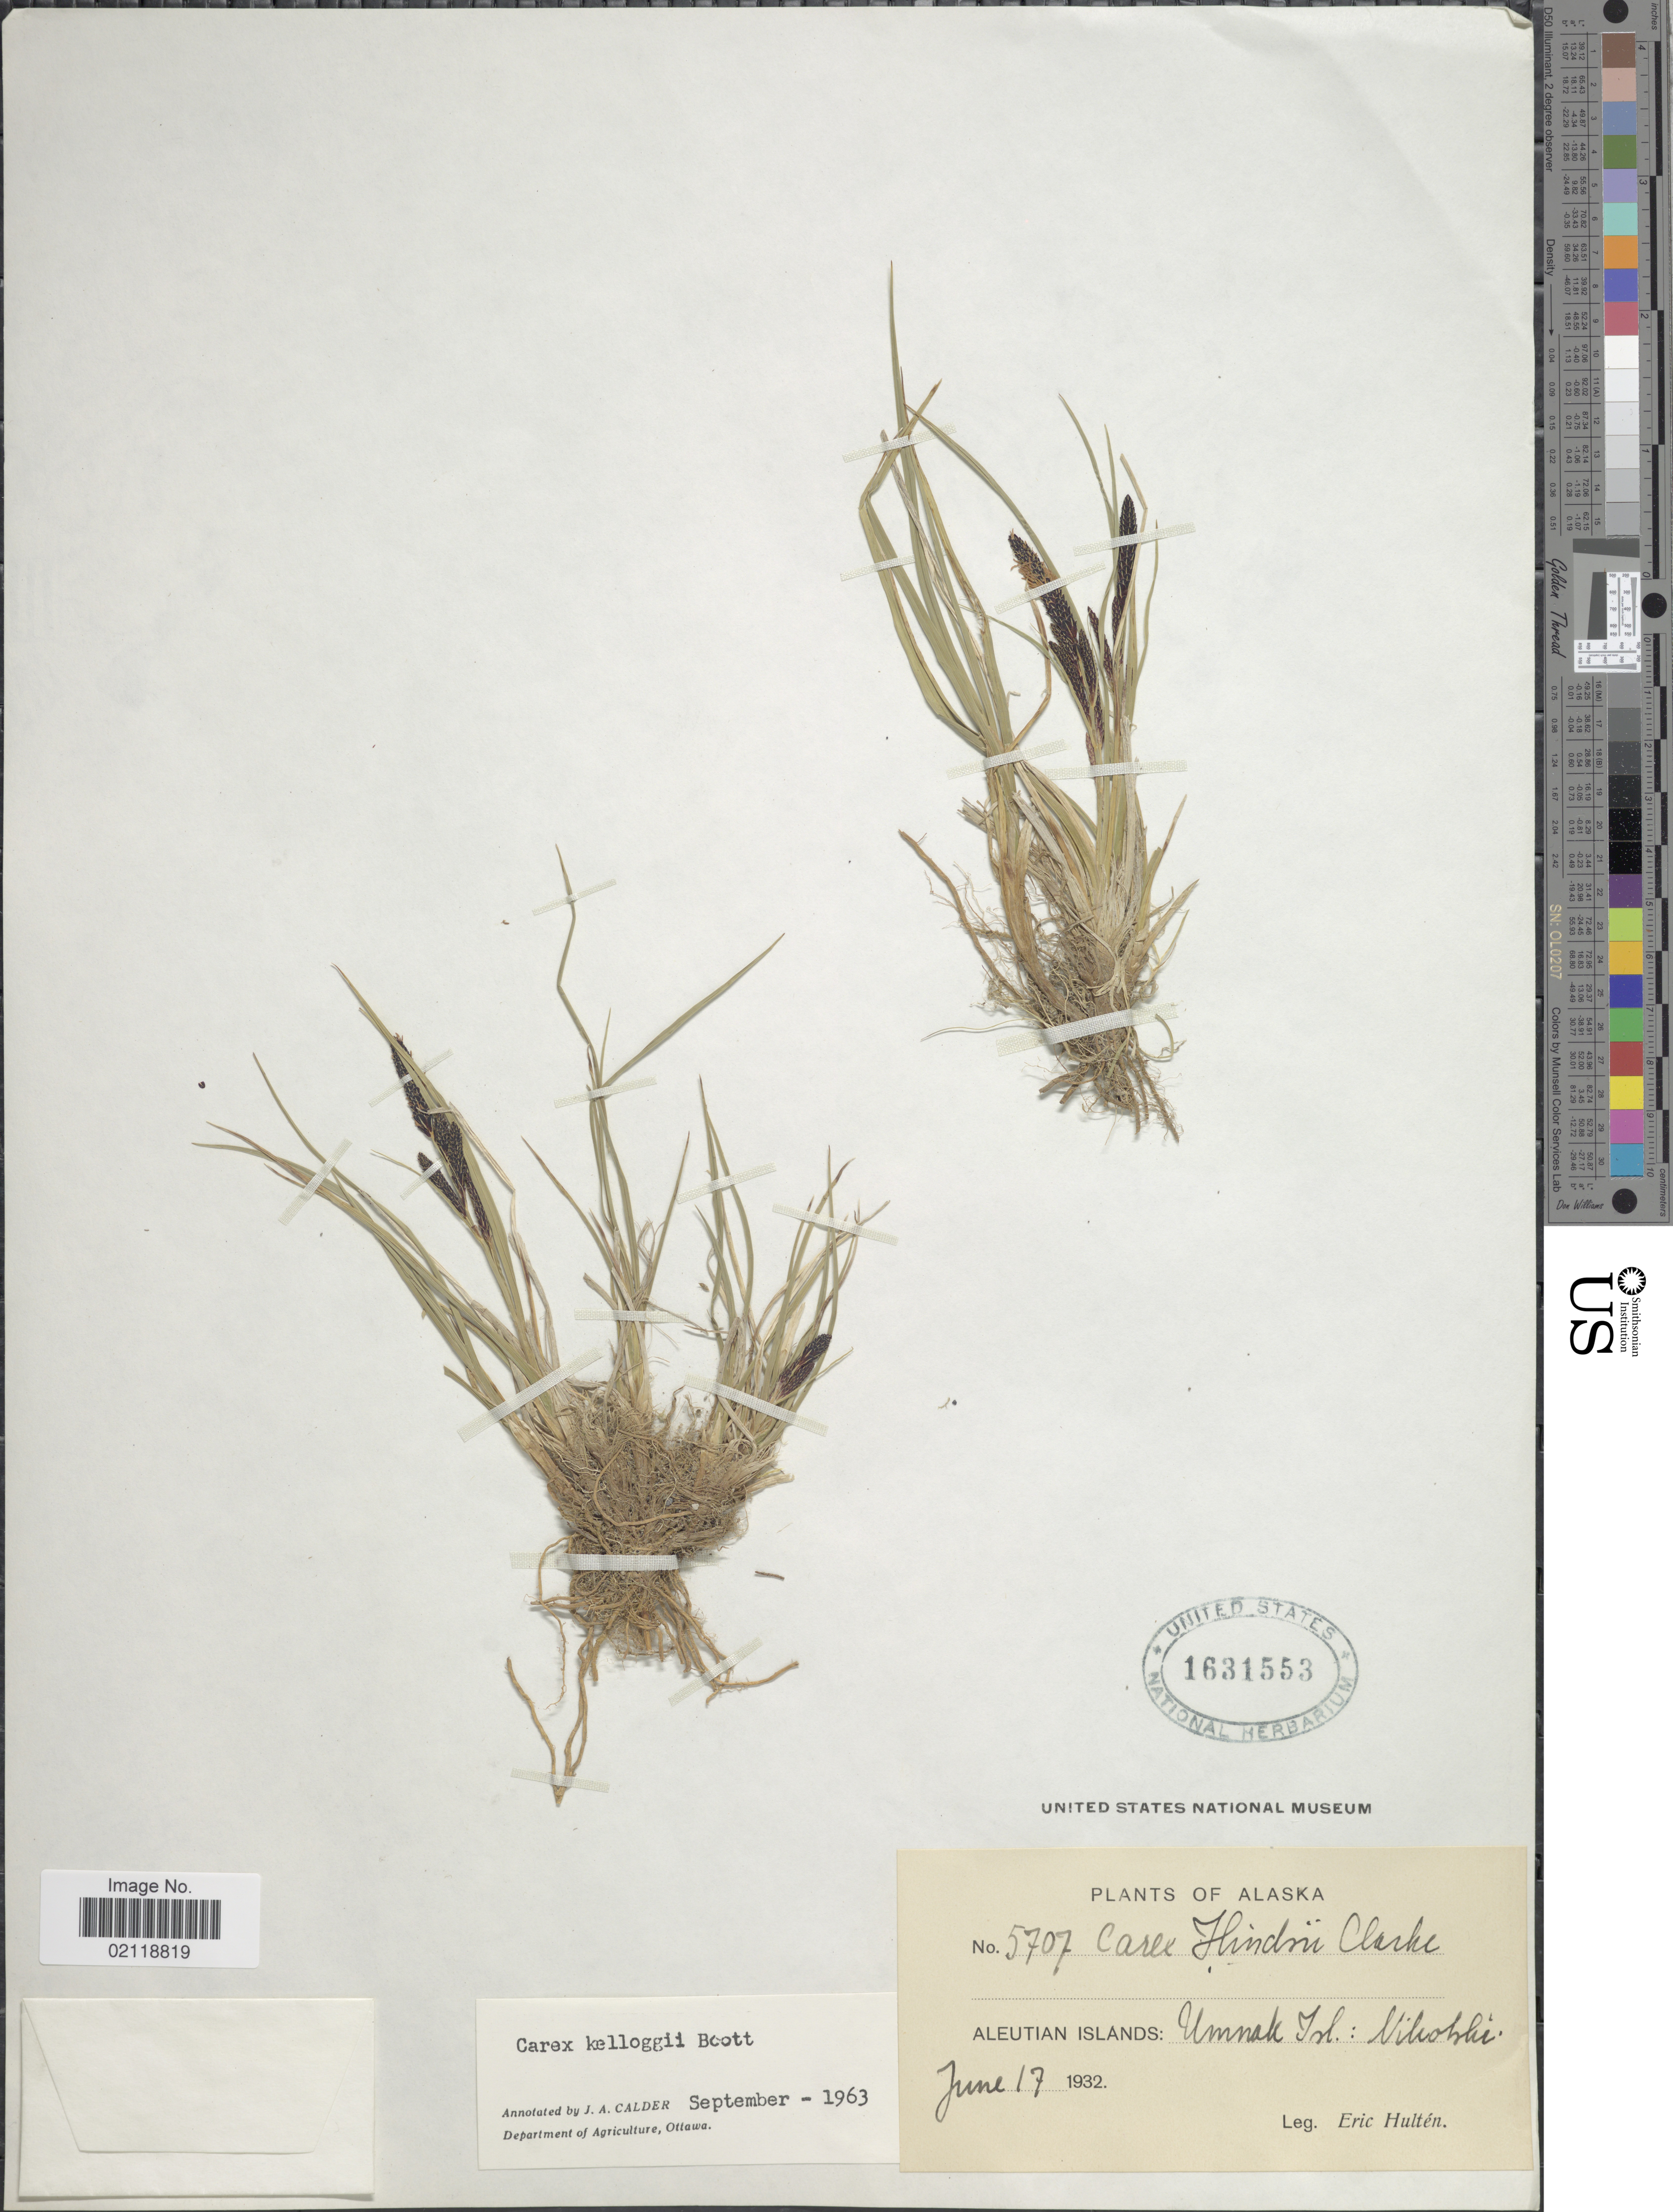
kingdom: Plantae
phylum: Tracheophyta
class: Liliopsida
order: Poales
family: Cyperaceae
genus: Carex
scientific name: Carex kelloggii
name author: W. Boott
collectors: E. G. Hultén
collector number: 5707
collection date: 1932-06-17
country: United States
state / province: Alaska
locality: Aleutian Islands: Umnak Isl.: Nikohki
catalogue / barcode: US 1631553